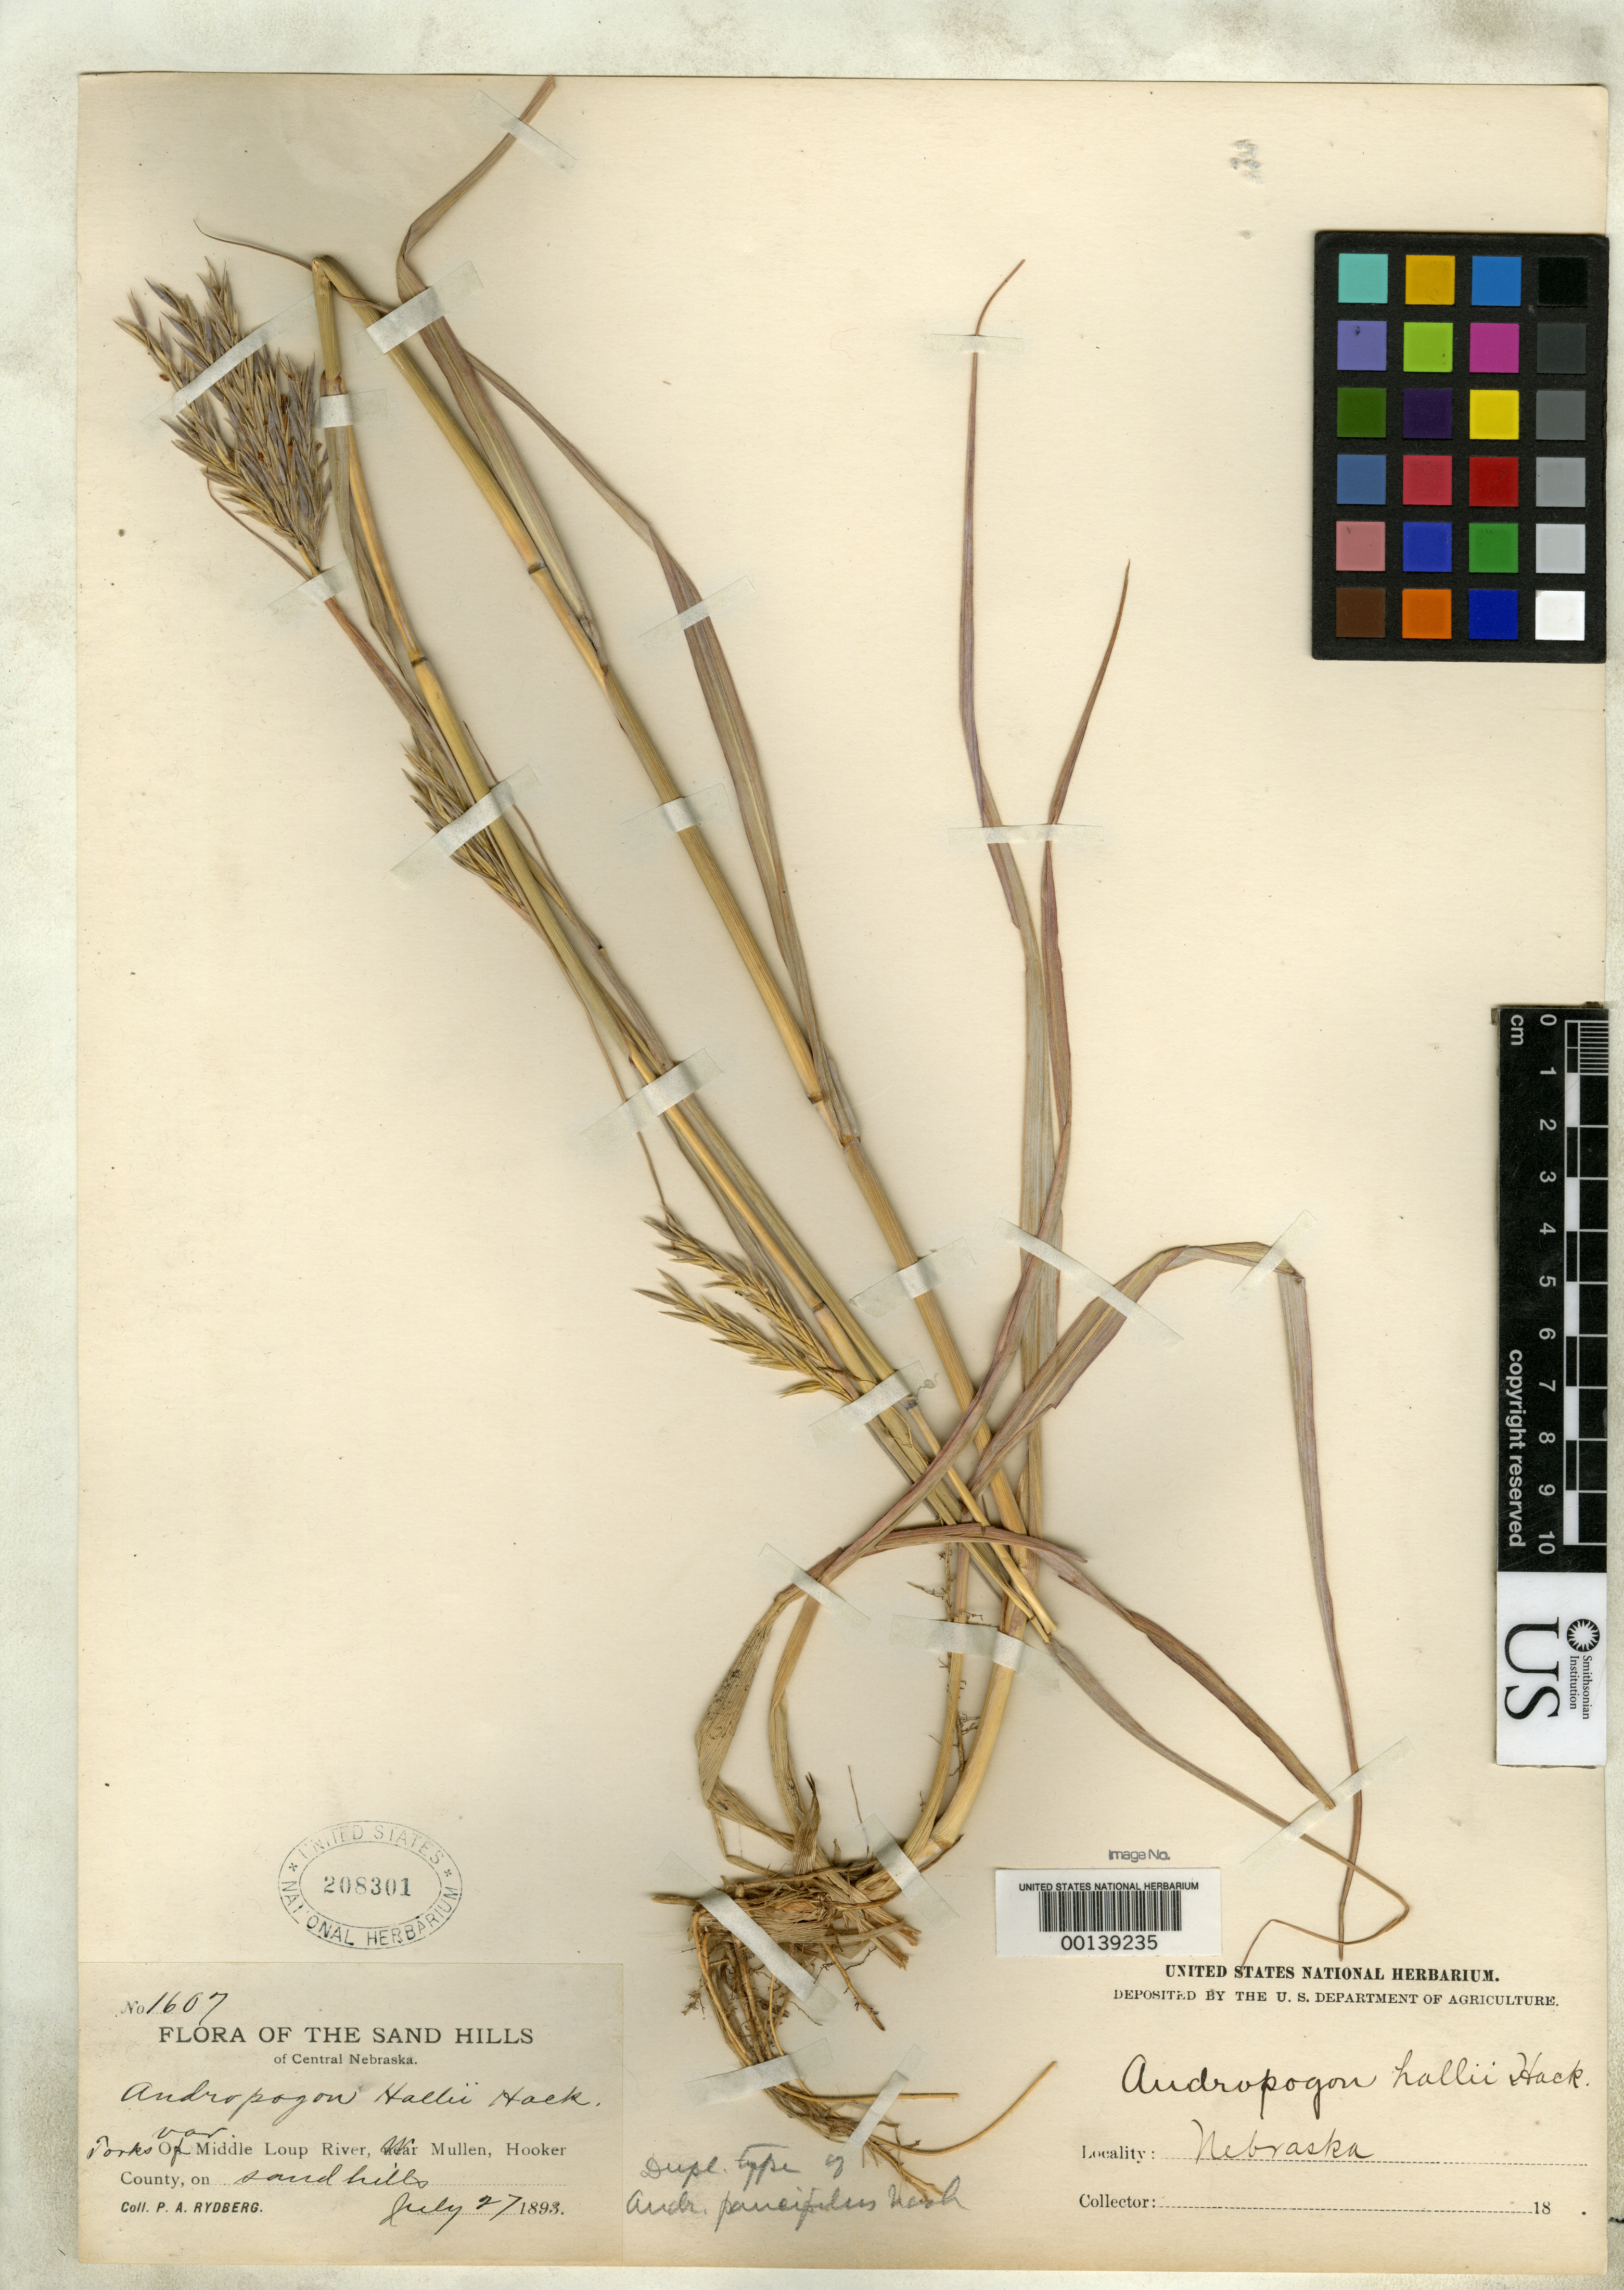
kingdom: Plantae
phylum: Tracheophyta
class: Liliopsida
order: Poales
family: Poaceae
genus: Andropogon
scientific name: Andropogon paucipilus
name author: Nash in Britton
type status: Isotype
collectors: P. A. Rydberg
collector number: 1607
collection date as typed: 27 Jul 1893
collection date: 1893-07-27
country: United States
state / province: Nebraska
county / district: Hooker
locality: Forks of Middle Loup River, Mullen.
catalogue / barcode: US 208301